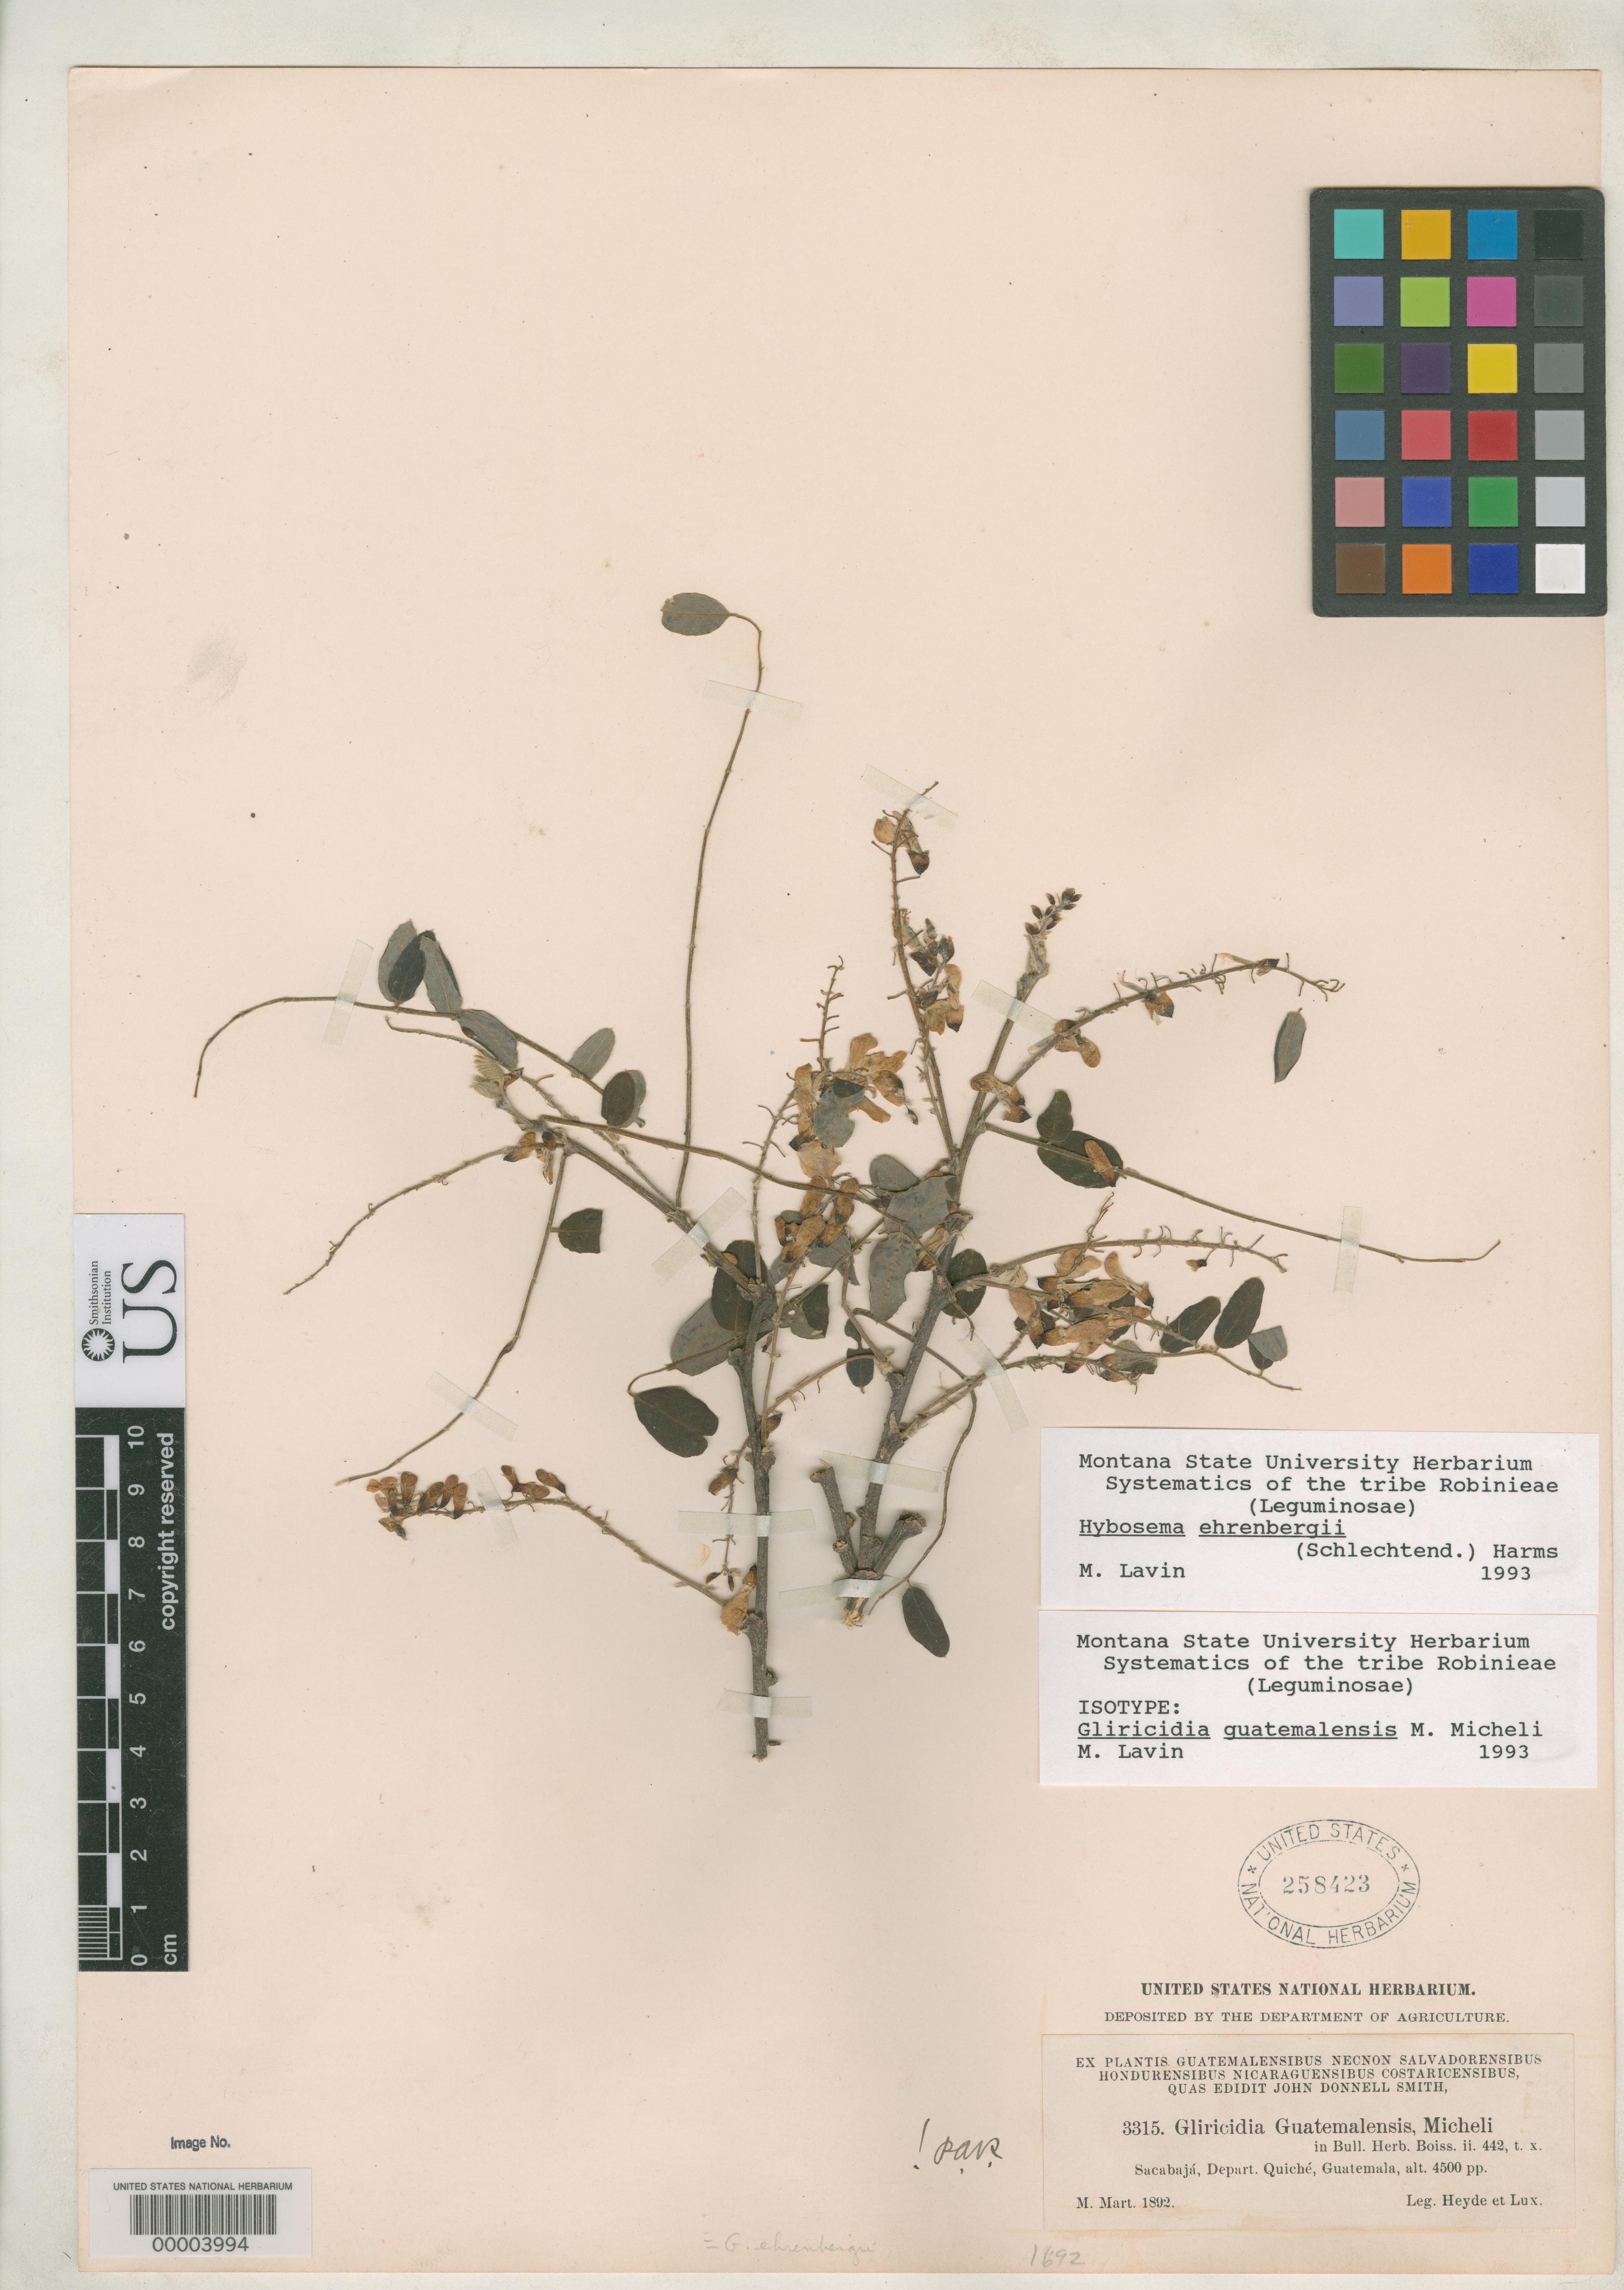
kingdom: Plantae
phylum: Tracheophyta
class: Magnoliopsida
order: Fabales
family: Fabaceae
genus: Gliricidia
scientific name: Gliricidia guatemalensis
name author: Micheli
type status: Isotype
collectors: E. T. Heyde & E. Lux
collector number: J.D.S. 3315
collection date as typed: Mar 1892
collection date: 1892-03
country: Guatemala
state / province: El Quiché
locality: Near Sacabaya.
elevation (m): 1372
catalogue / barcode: US 258423